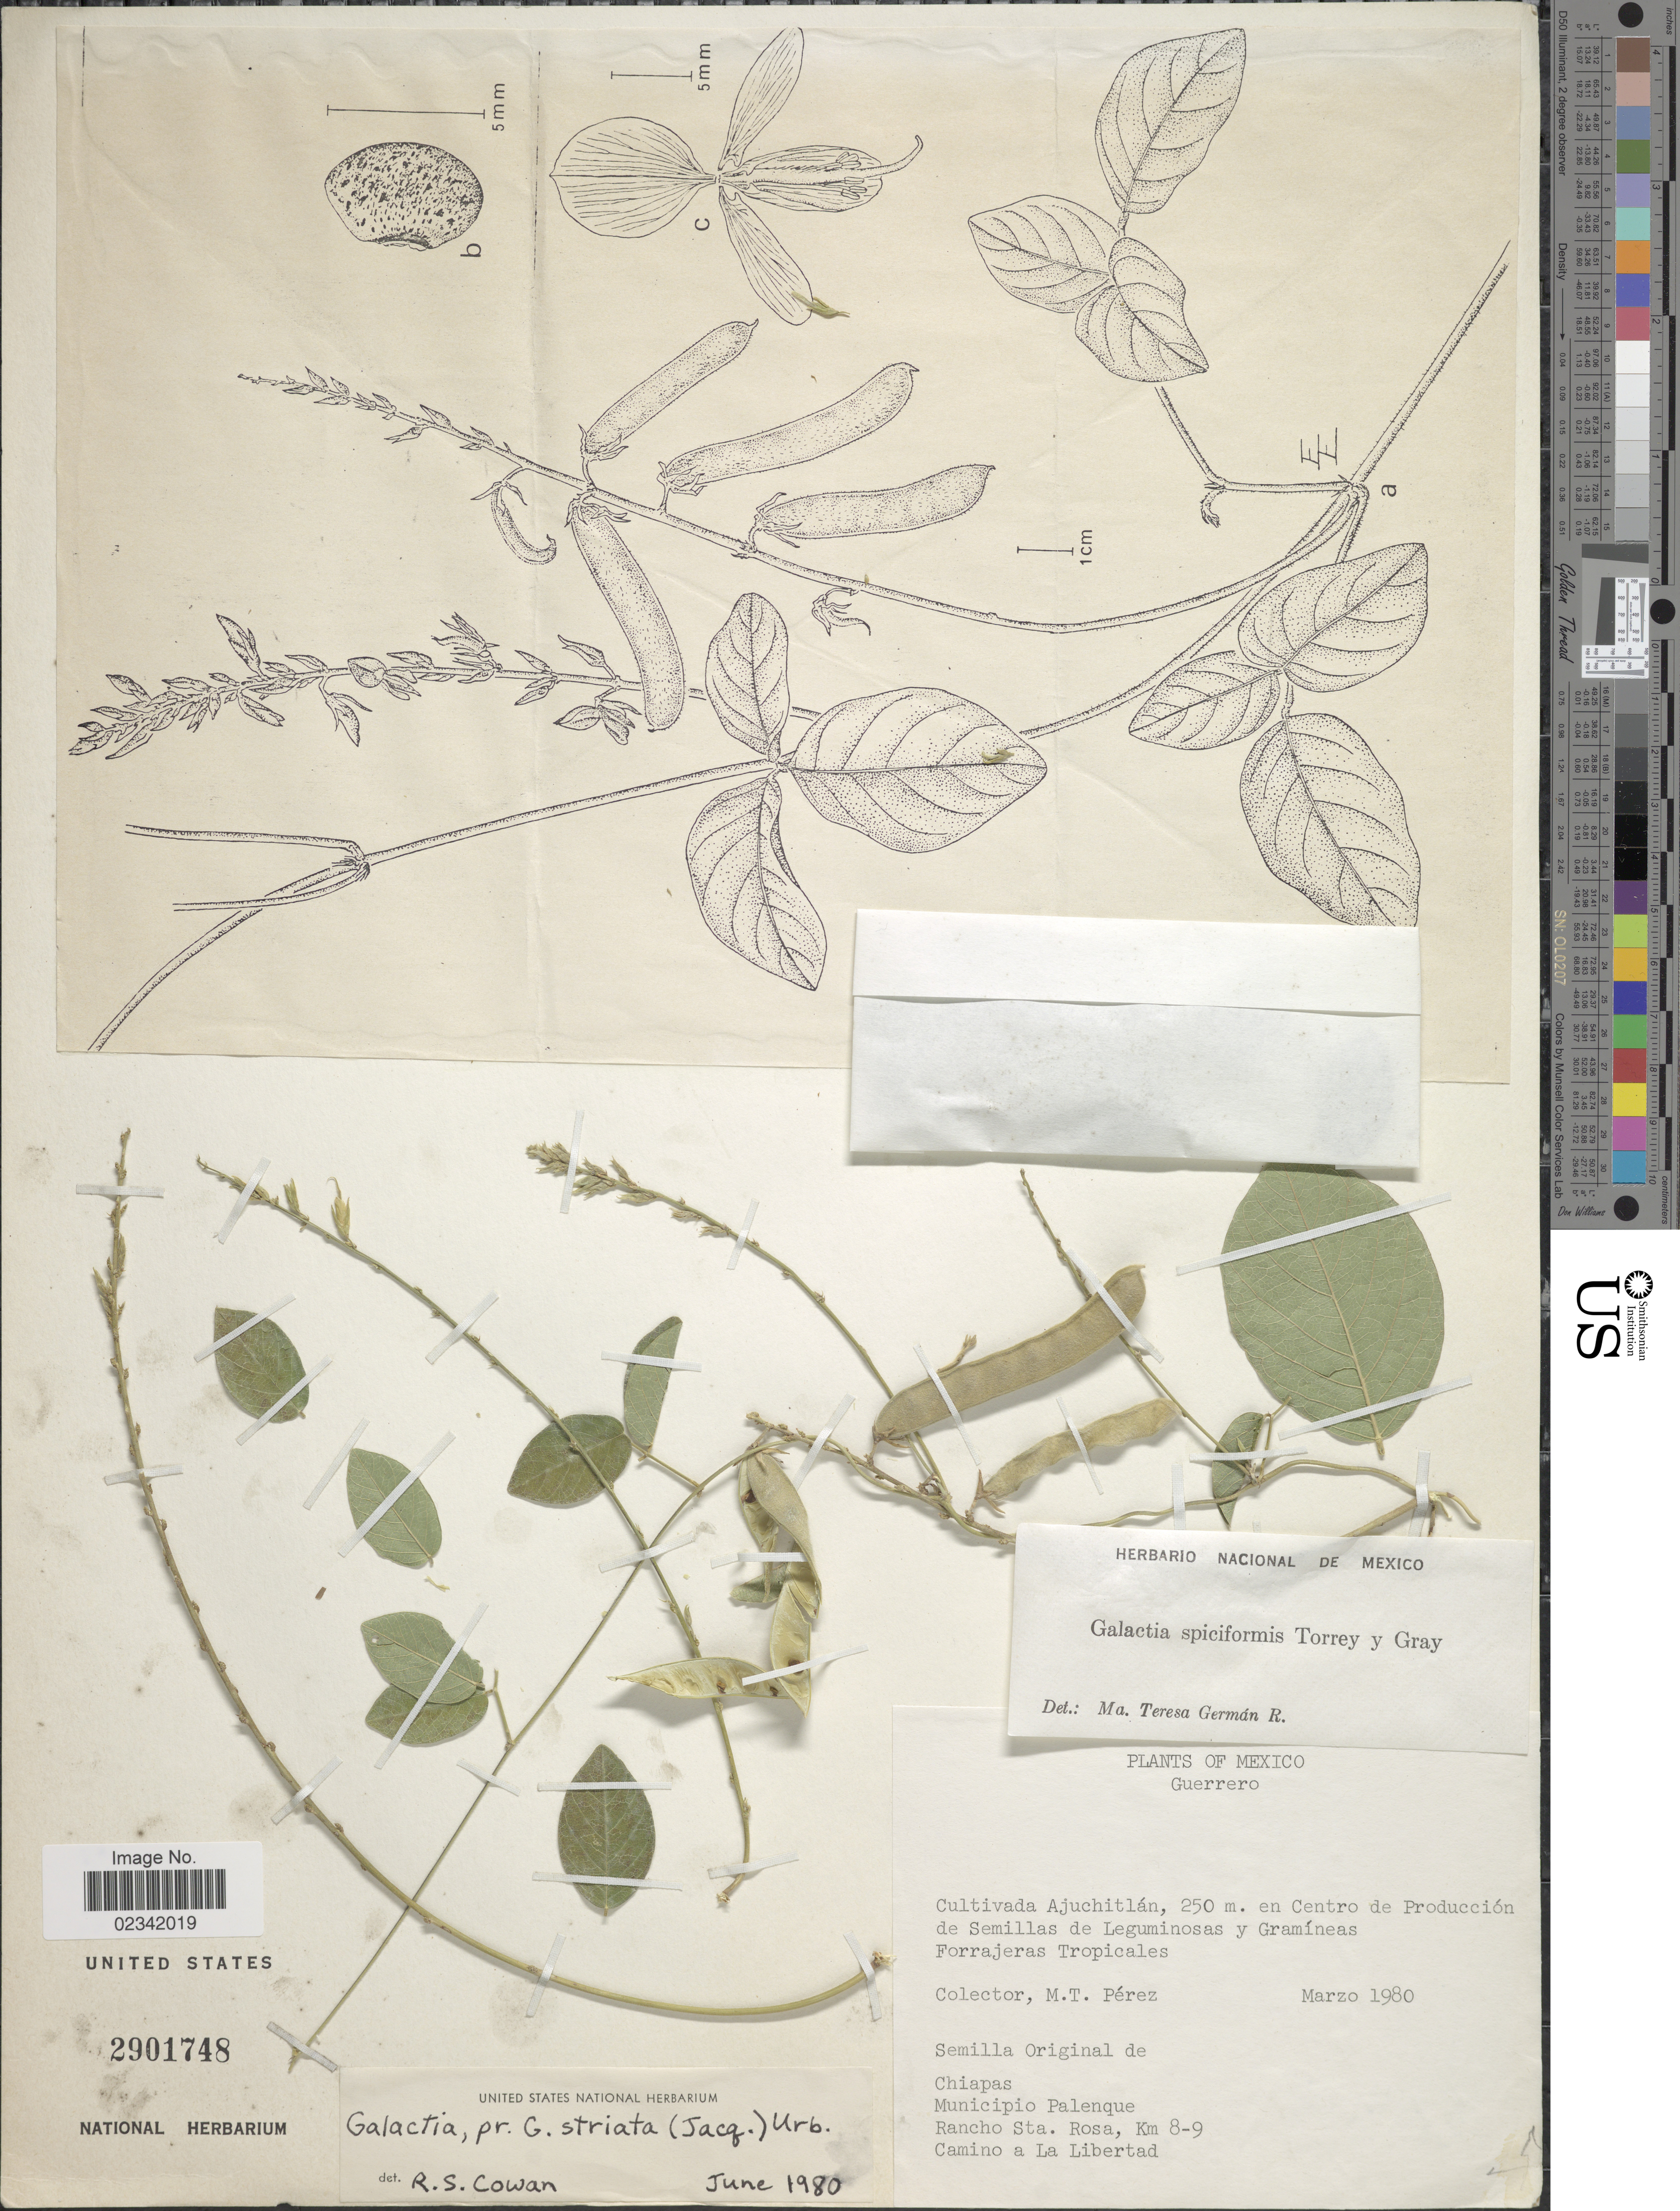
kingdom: Plantae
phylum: Tracheophyta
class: Magnoliopsida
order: Fabales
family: Fabaceae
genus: Galactia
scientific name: Galactia spiciformis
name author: Torr. & A. Gray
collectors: M. Perez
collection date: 1980-03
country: Mexico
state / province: Chiapas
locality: Guerrero, Semilla Original de Chiapas, Municipio Palenque, Rancho Sta. Km 8-9, Camino a La Libertad, Guerrero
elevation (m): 250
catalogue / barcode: US 2901748